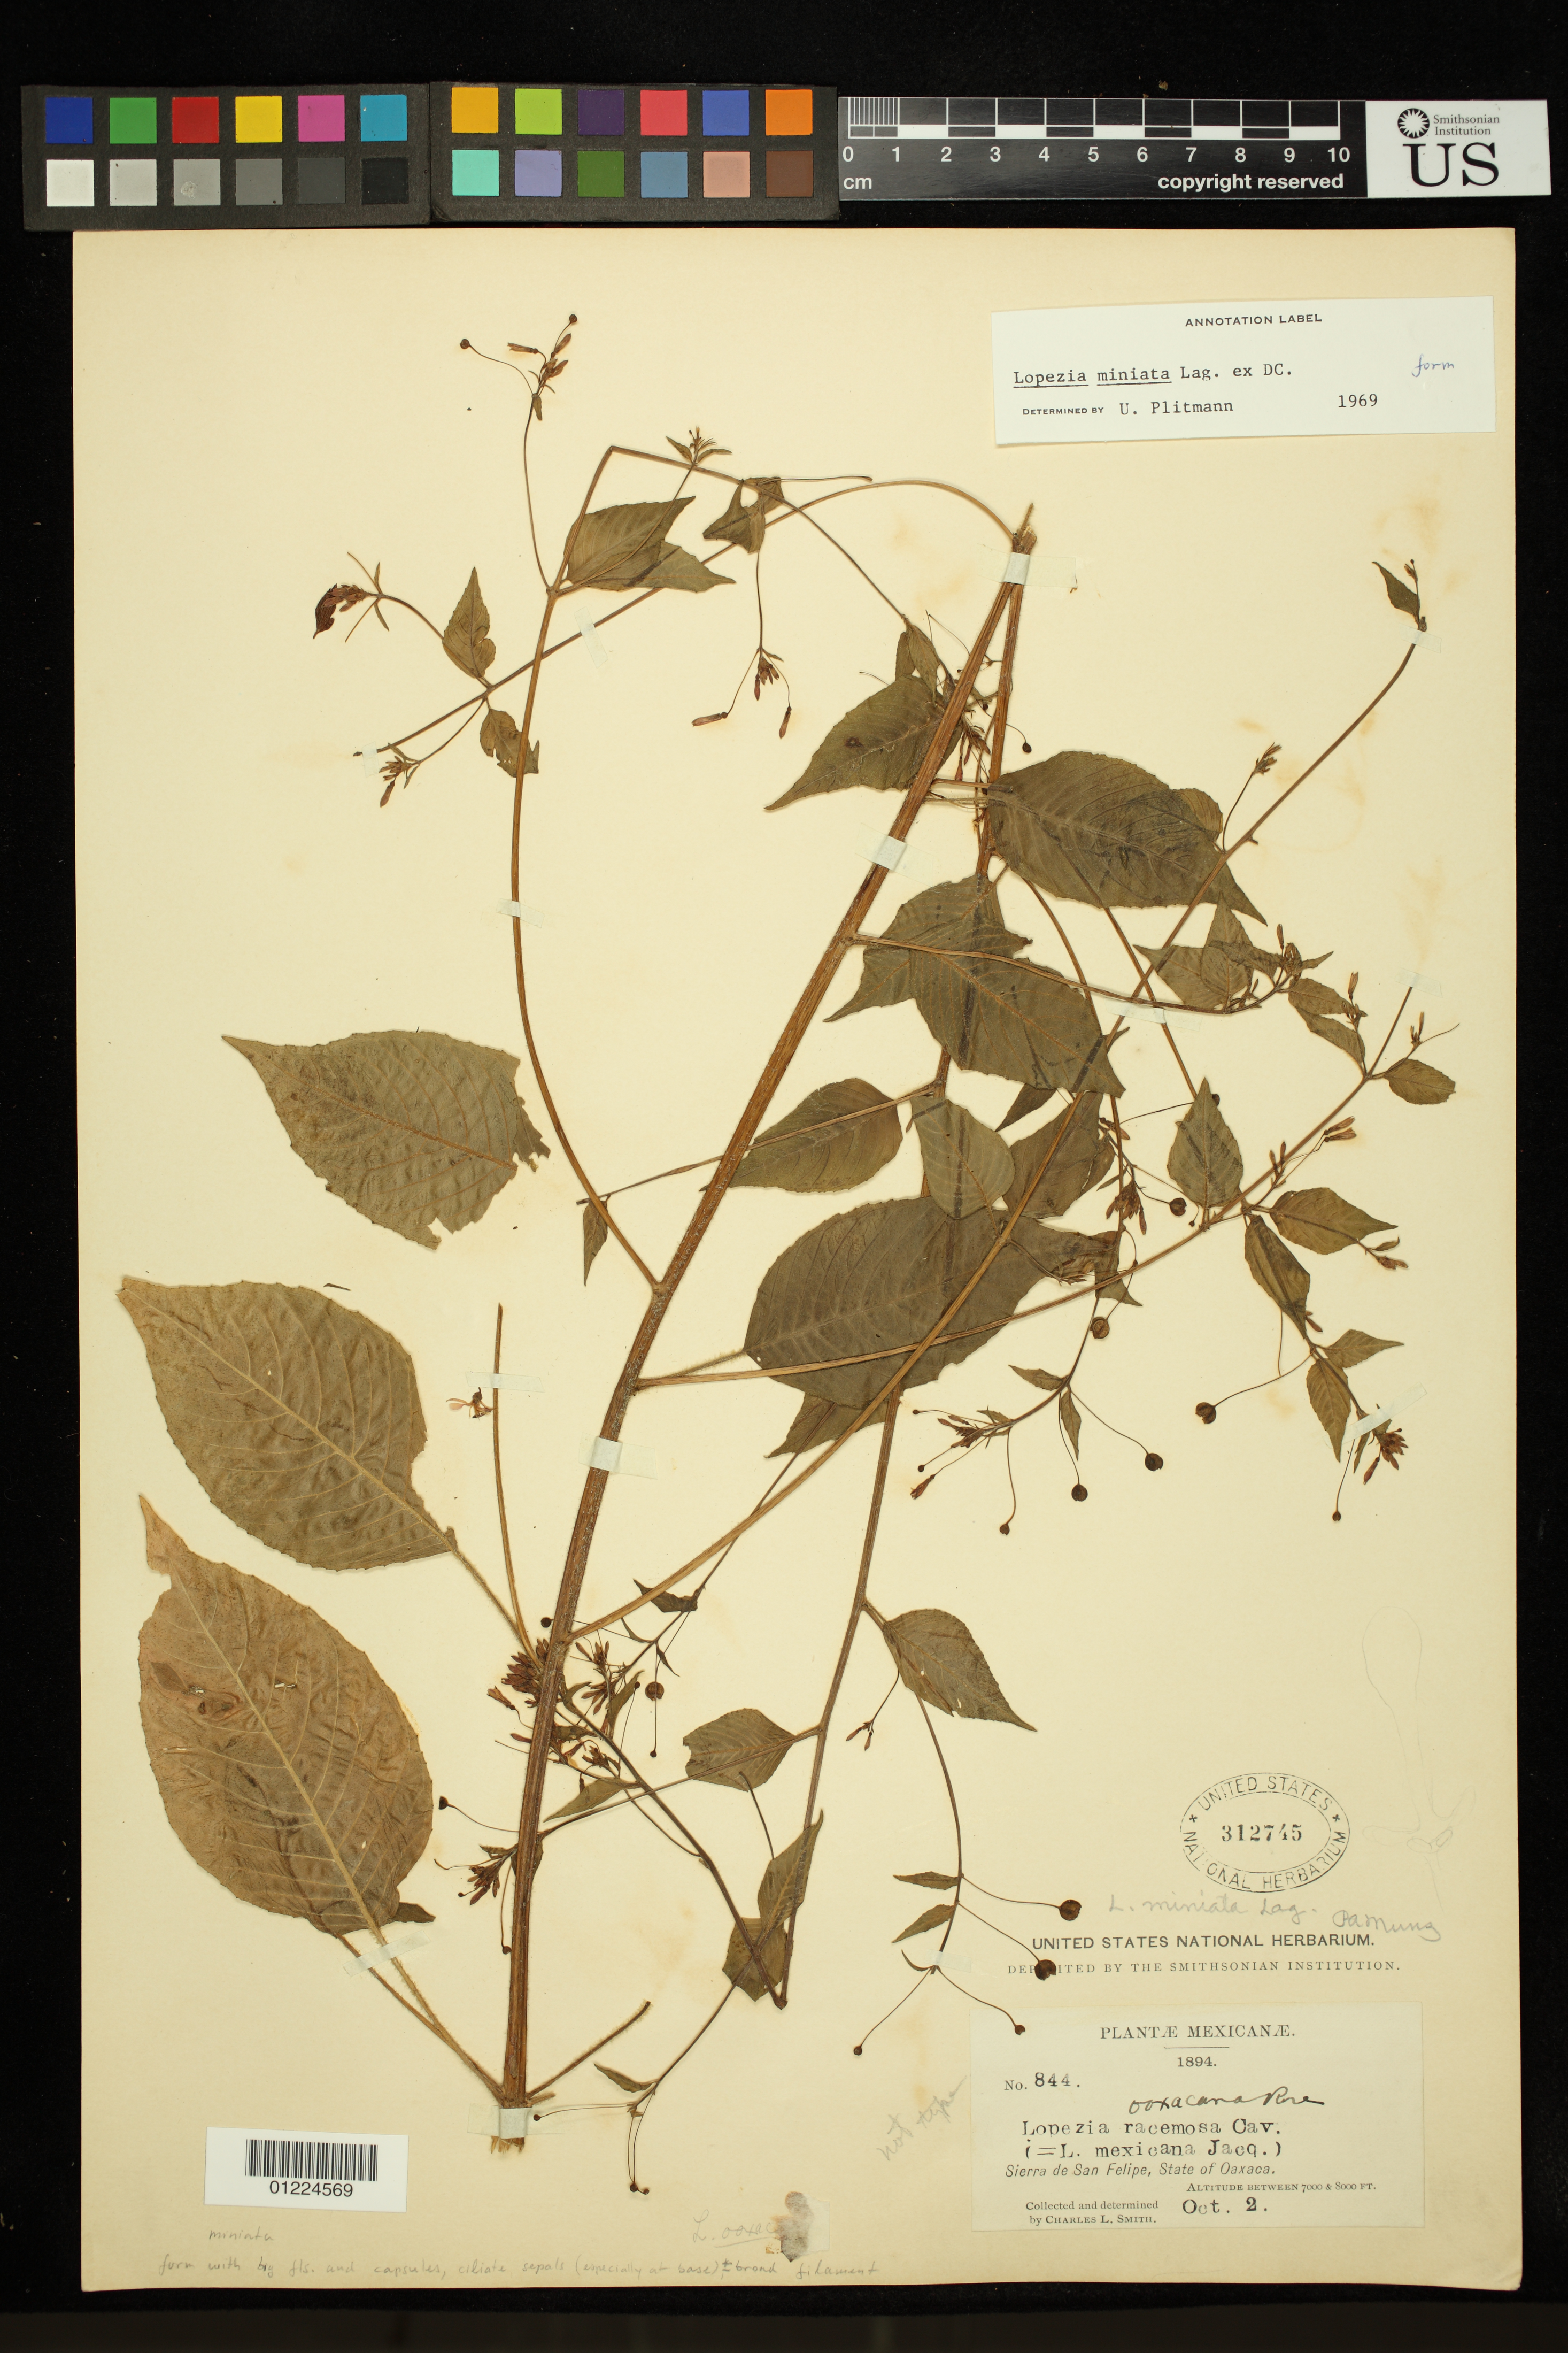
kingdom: Plantae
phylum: Tracheophyta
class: Magnoliopsida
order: Myrtales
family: Onagraceae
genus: Lopezia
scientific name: Lopezia miniata subsp. miniata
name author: Lag. ex DC.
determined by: Wagner, W. L., (BOT), Smithsonian Institution - National Museum of Natural History (UNITED STATES)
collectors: C. L. Smith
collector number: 844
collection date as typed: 02 Oct 1894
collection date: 1894-10-02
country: Mexico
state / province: Oaxaca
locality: Sierra de San Felipe, State of Oaxaca.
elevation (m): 2134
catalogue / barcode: US 312745